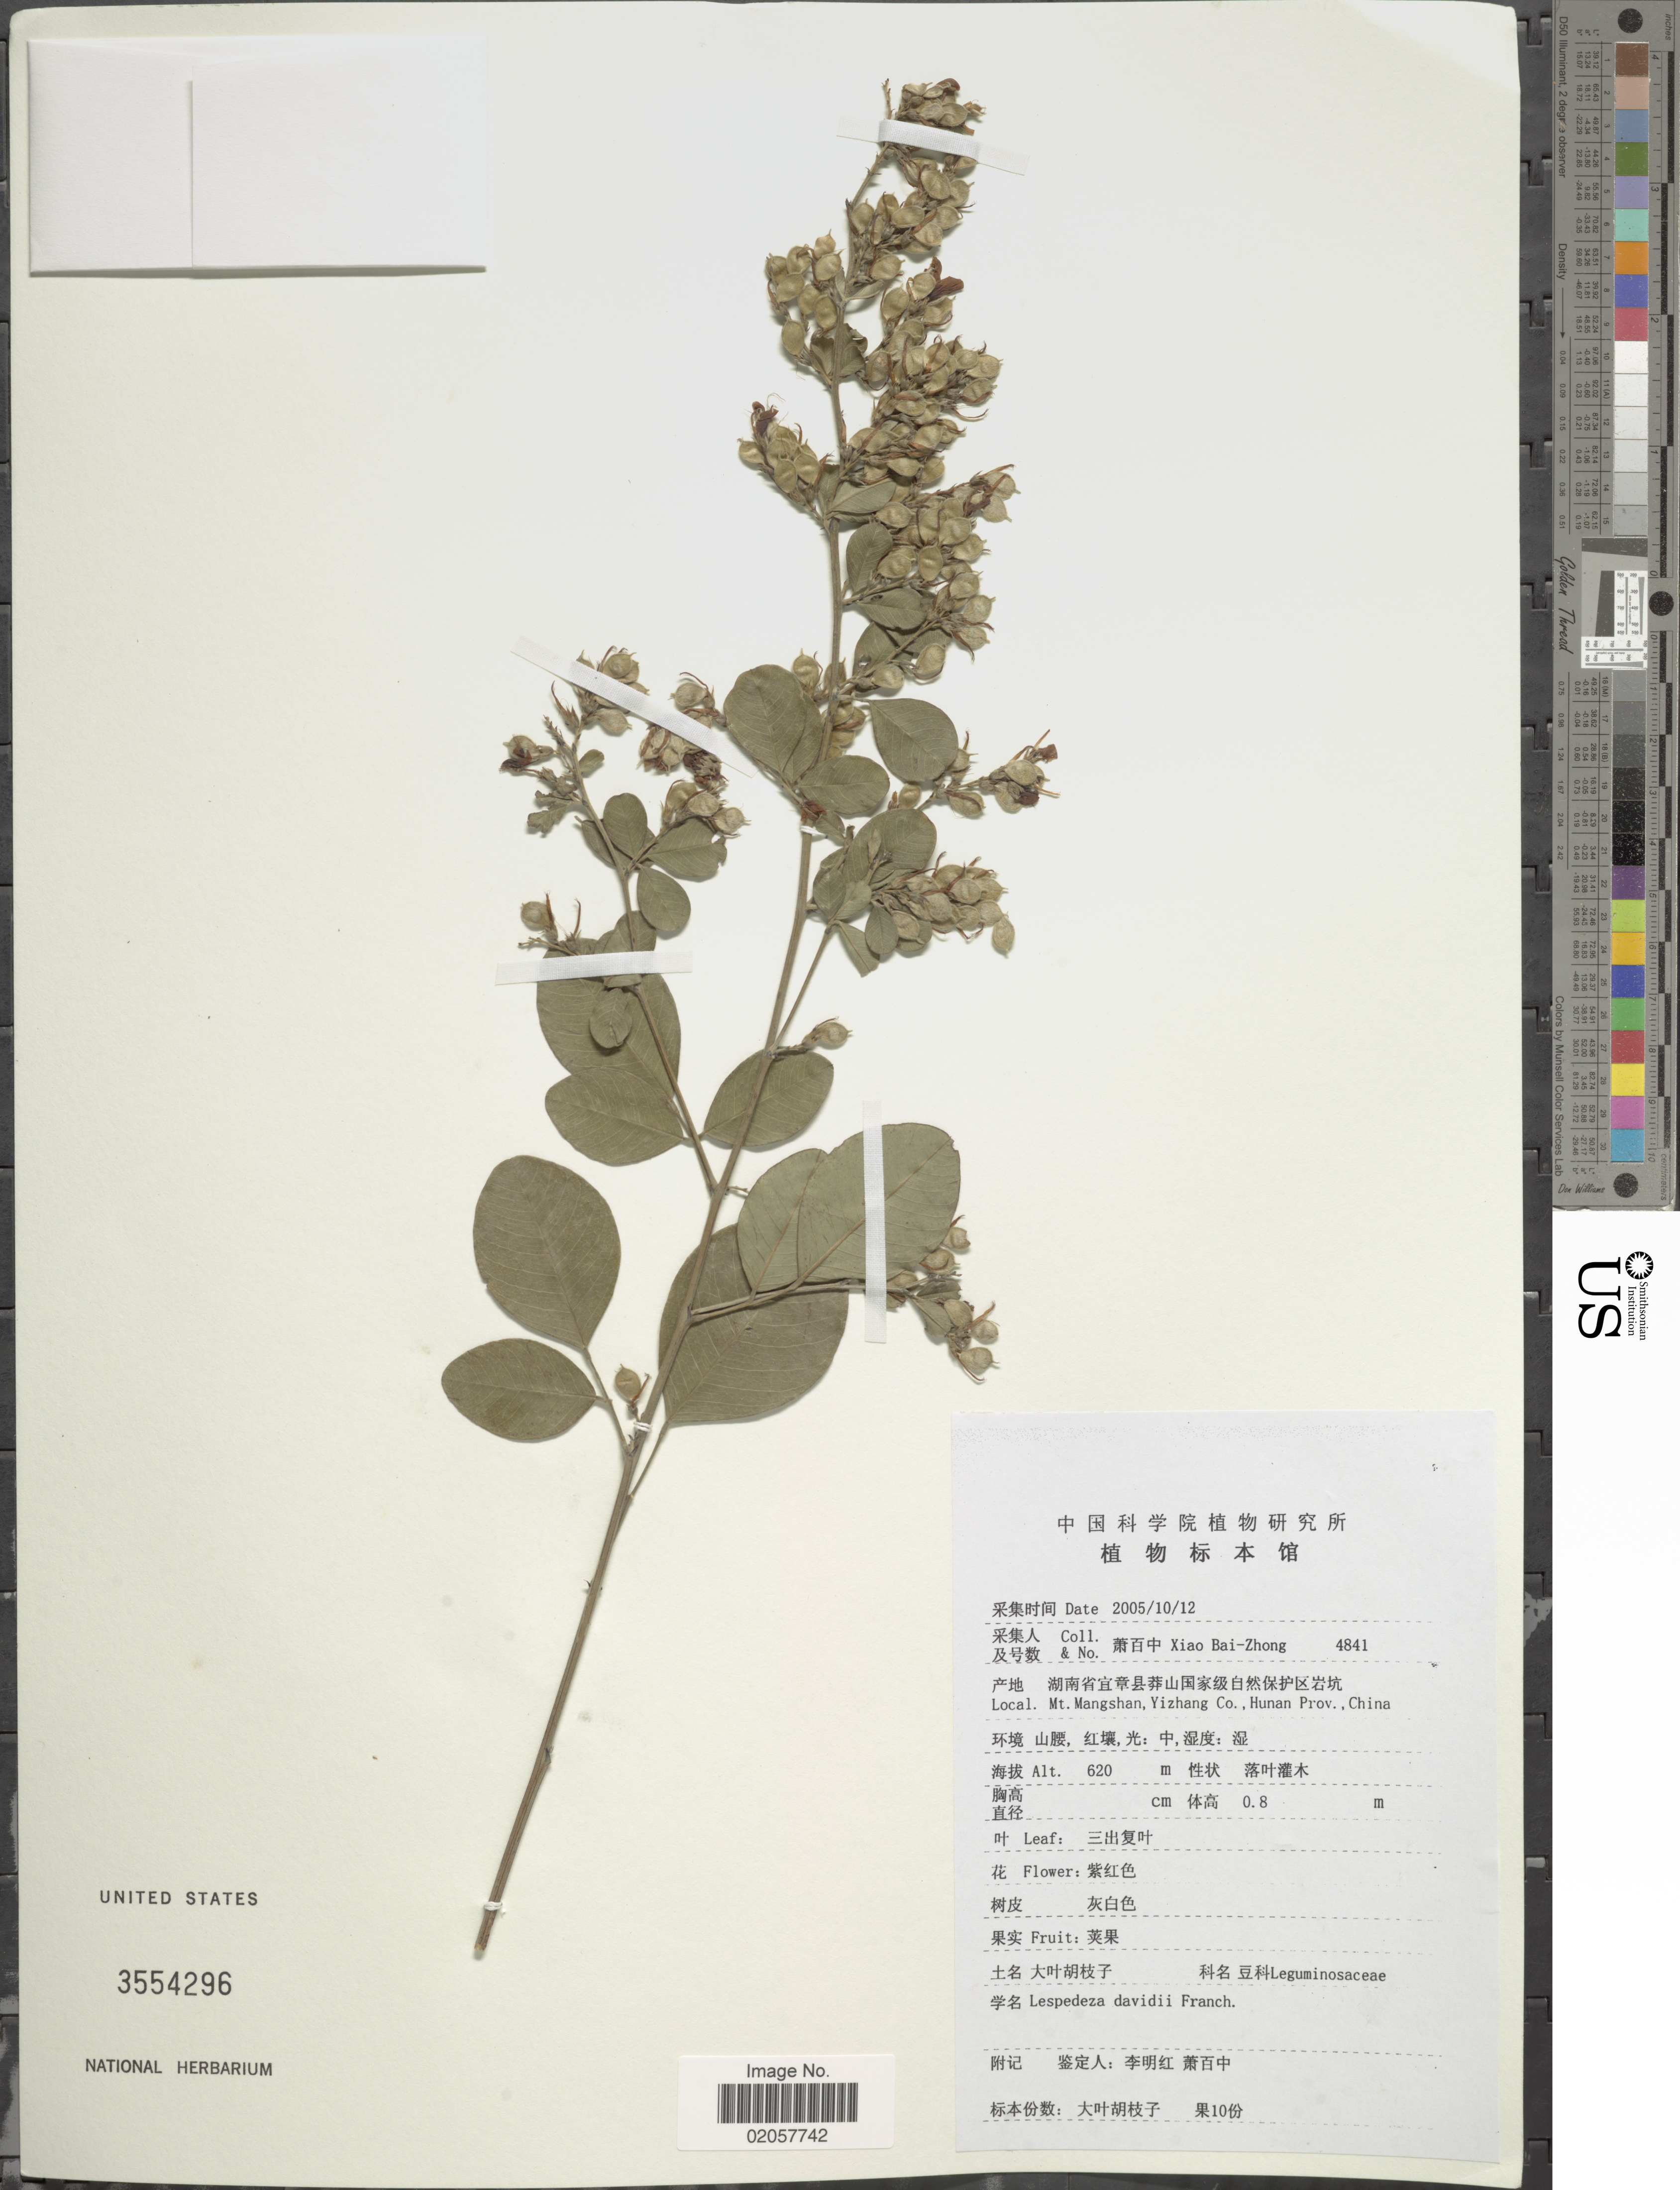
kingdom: Plantae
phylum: Tracheophyta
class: Magnoliopsida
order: Fabales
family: Fabaceae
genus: Lespedeza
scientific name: Lespedeza davidii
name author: Franch.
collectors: B. Z. Xiao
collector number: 4841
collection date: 2005-10-12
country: China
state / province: Hunan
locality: Mt. Mangshan, Yizhang Co.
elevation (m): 620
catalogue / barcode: US 3554296